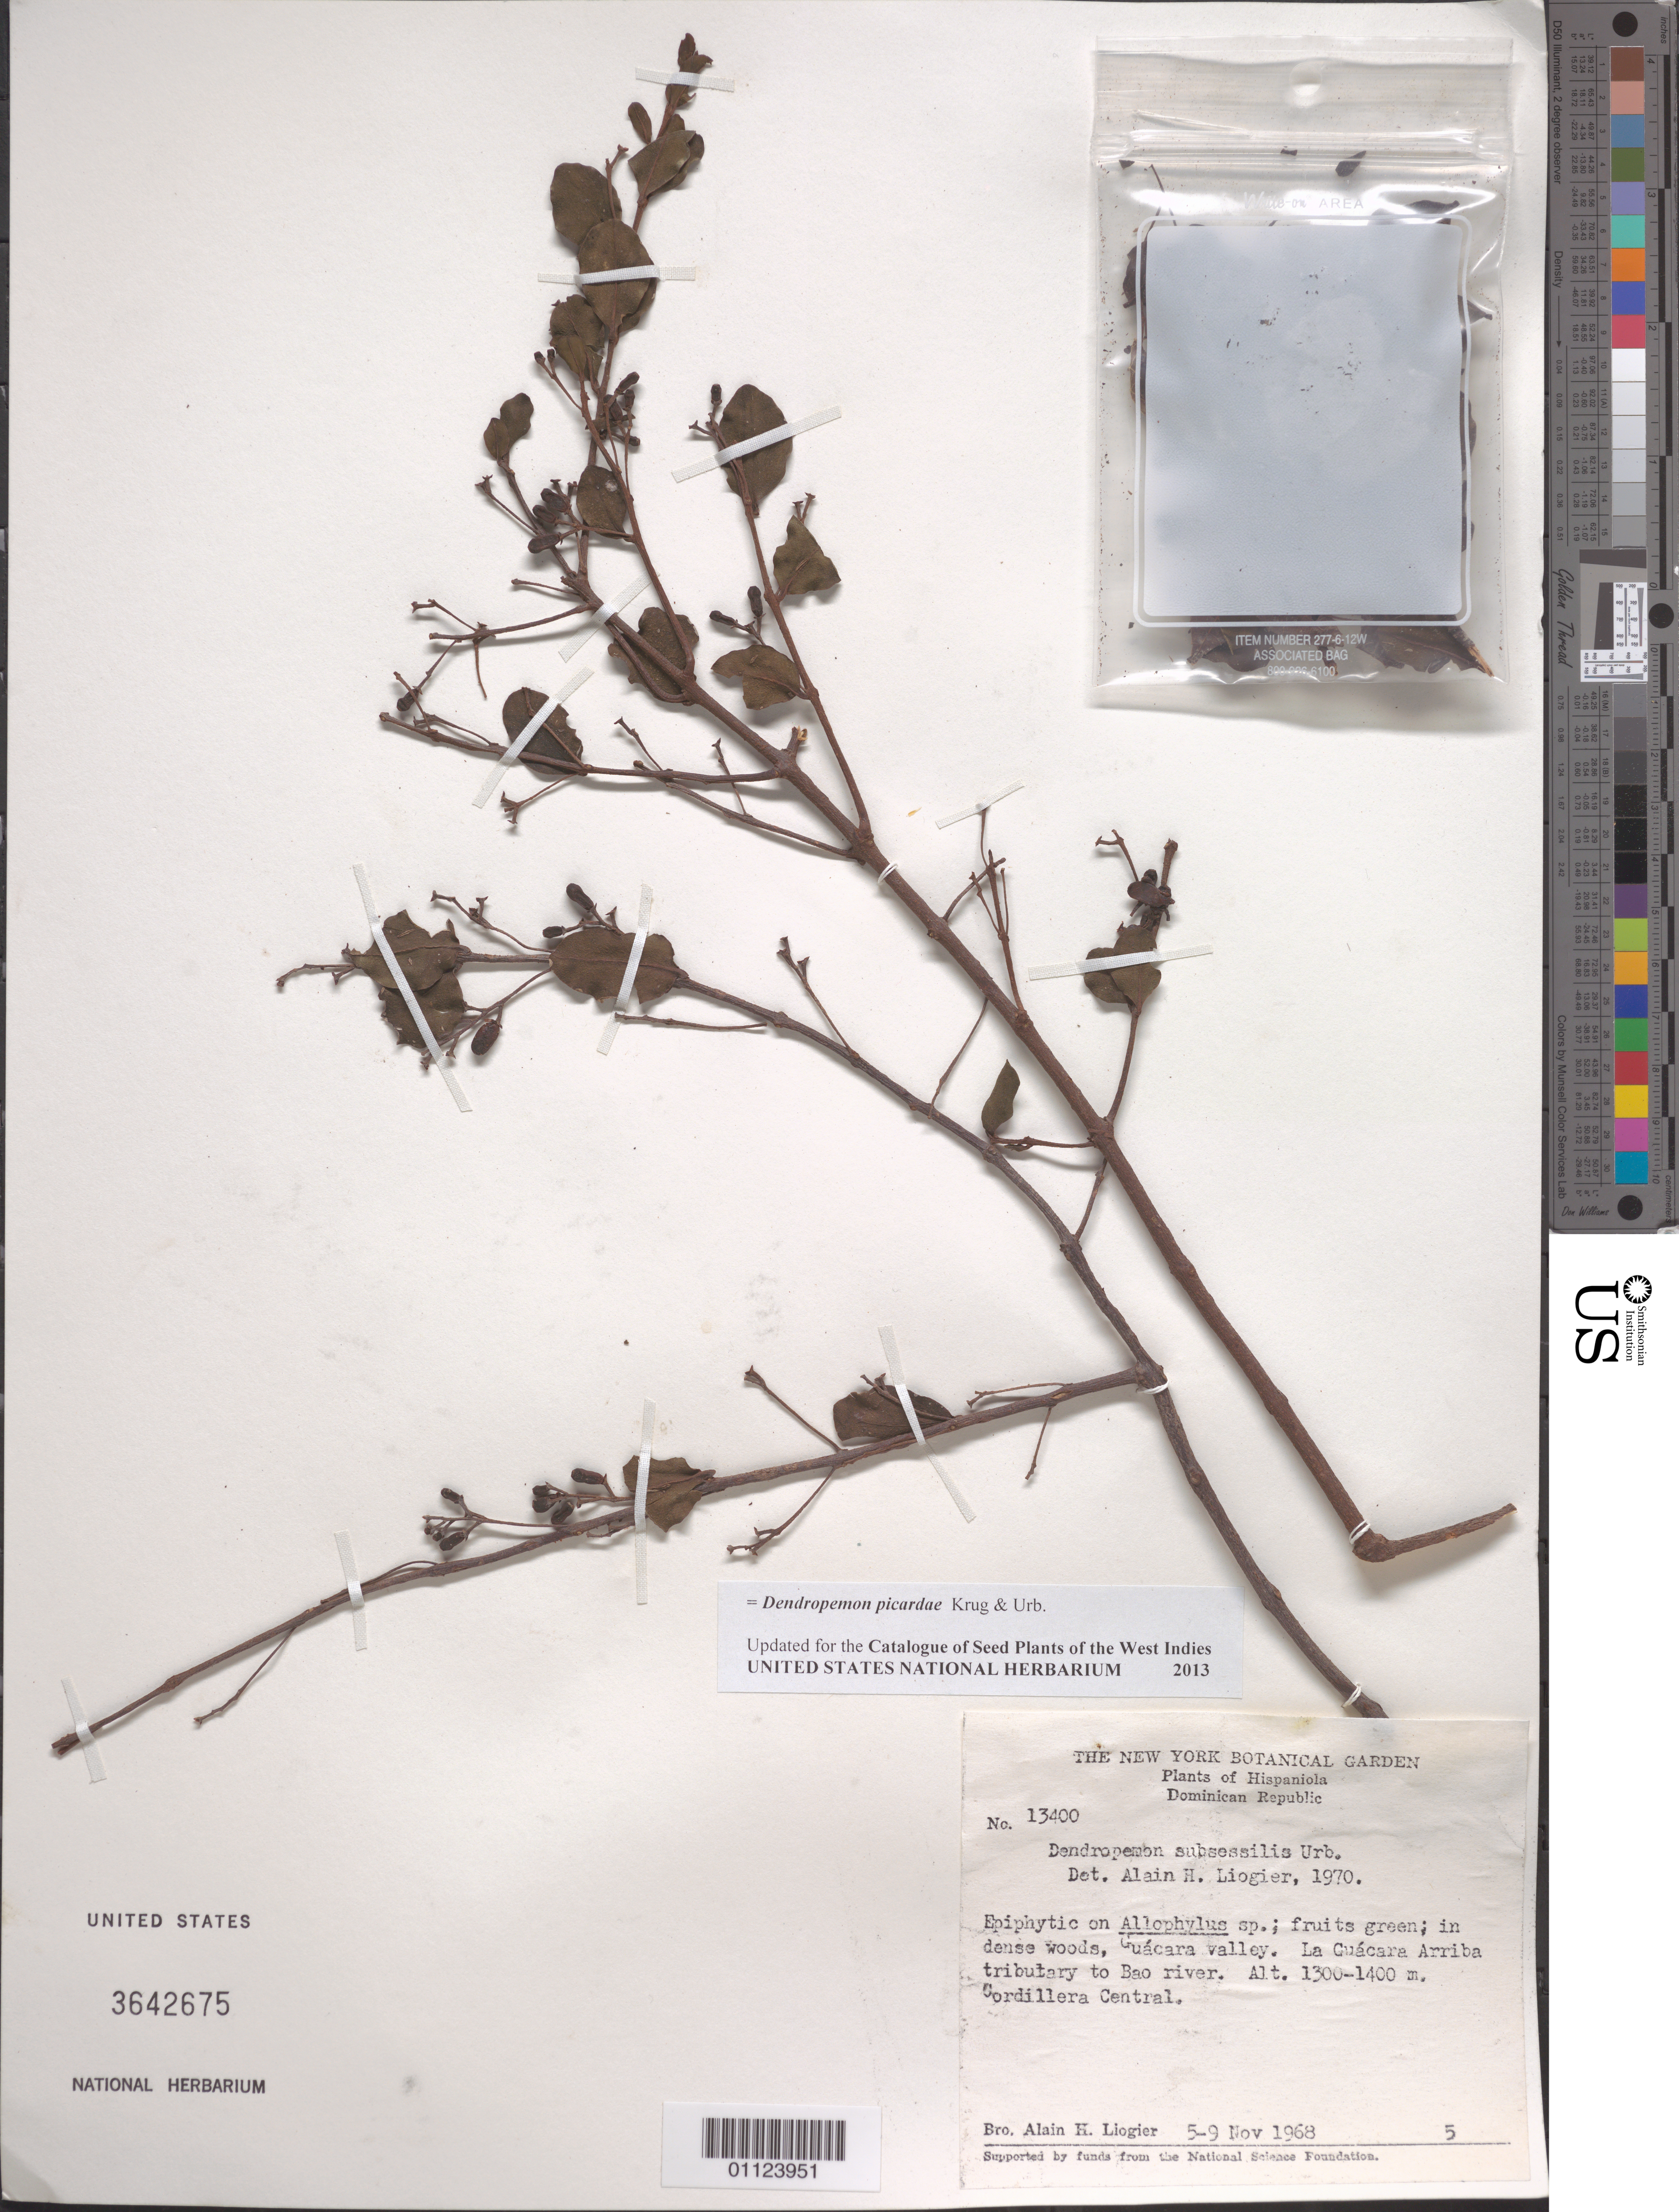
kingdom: Plantae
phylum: Tracheophyta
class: Magnoliopsida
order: Santalales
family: Loranthaceae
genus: Dendropemon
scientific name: Dendropemon picardae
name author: Krug & Urb.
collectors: A. H. Liogier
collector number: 13400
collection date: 1968-11-05/1968-11-09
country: Dominican Republic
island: Hispaniola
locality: Cordillera Central, Guácara Valley, La Guácara Arriba tributary to Bao River.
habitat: In dense woods.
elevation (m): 1300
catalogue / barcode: US 3642675